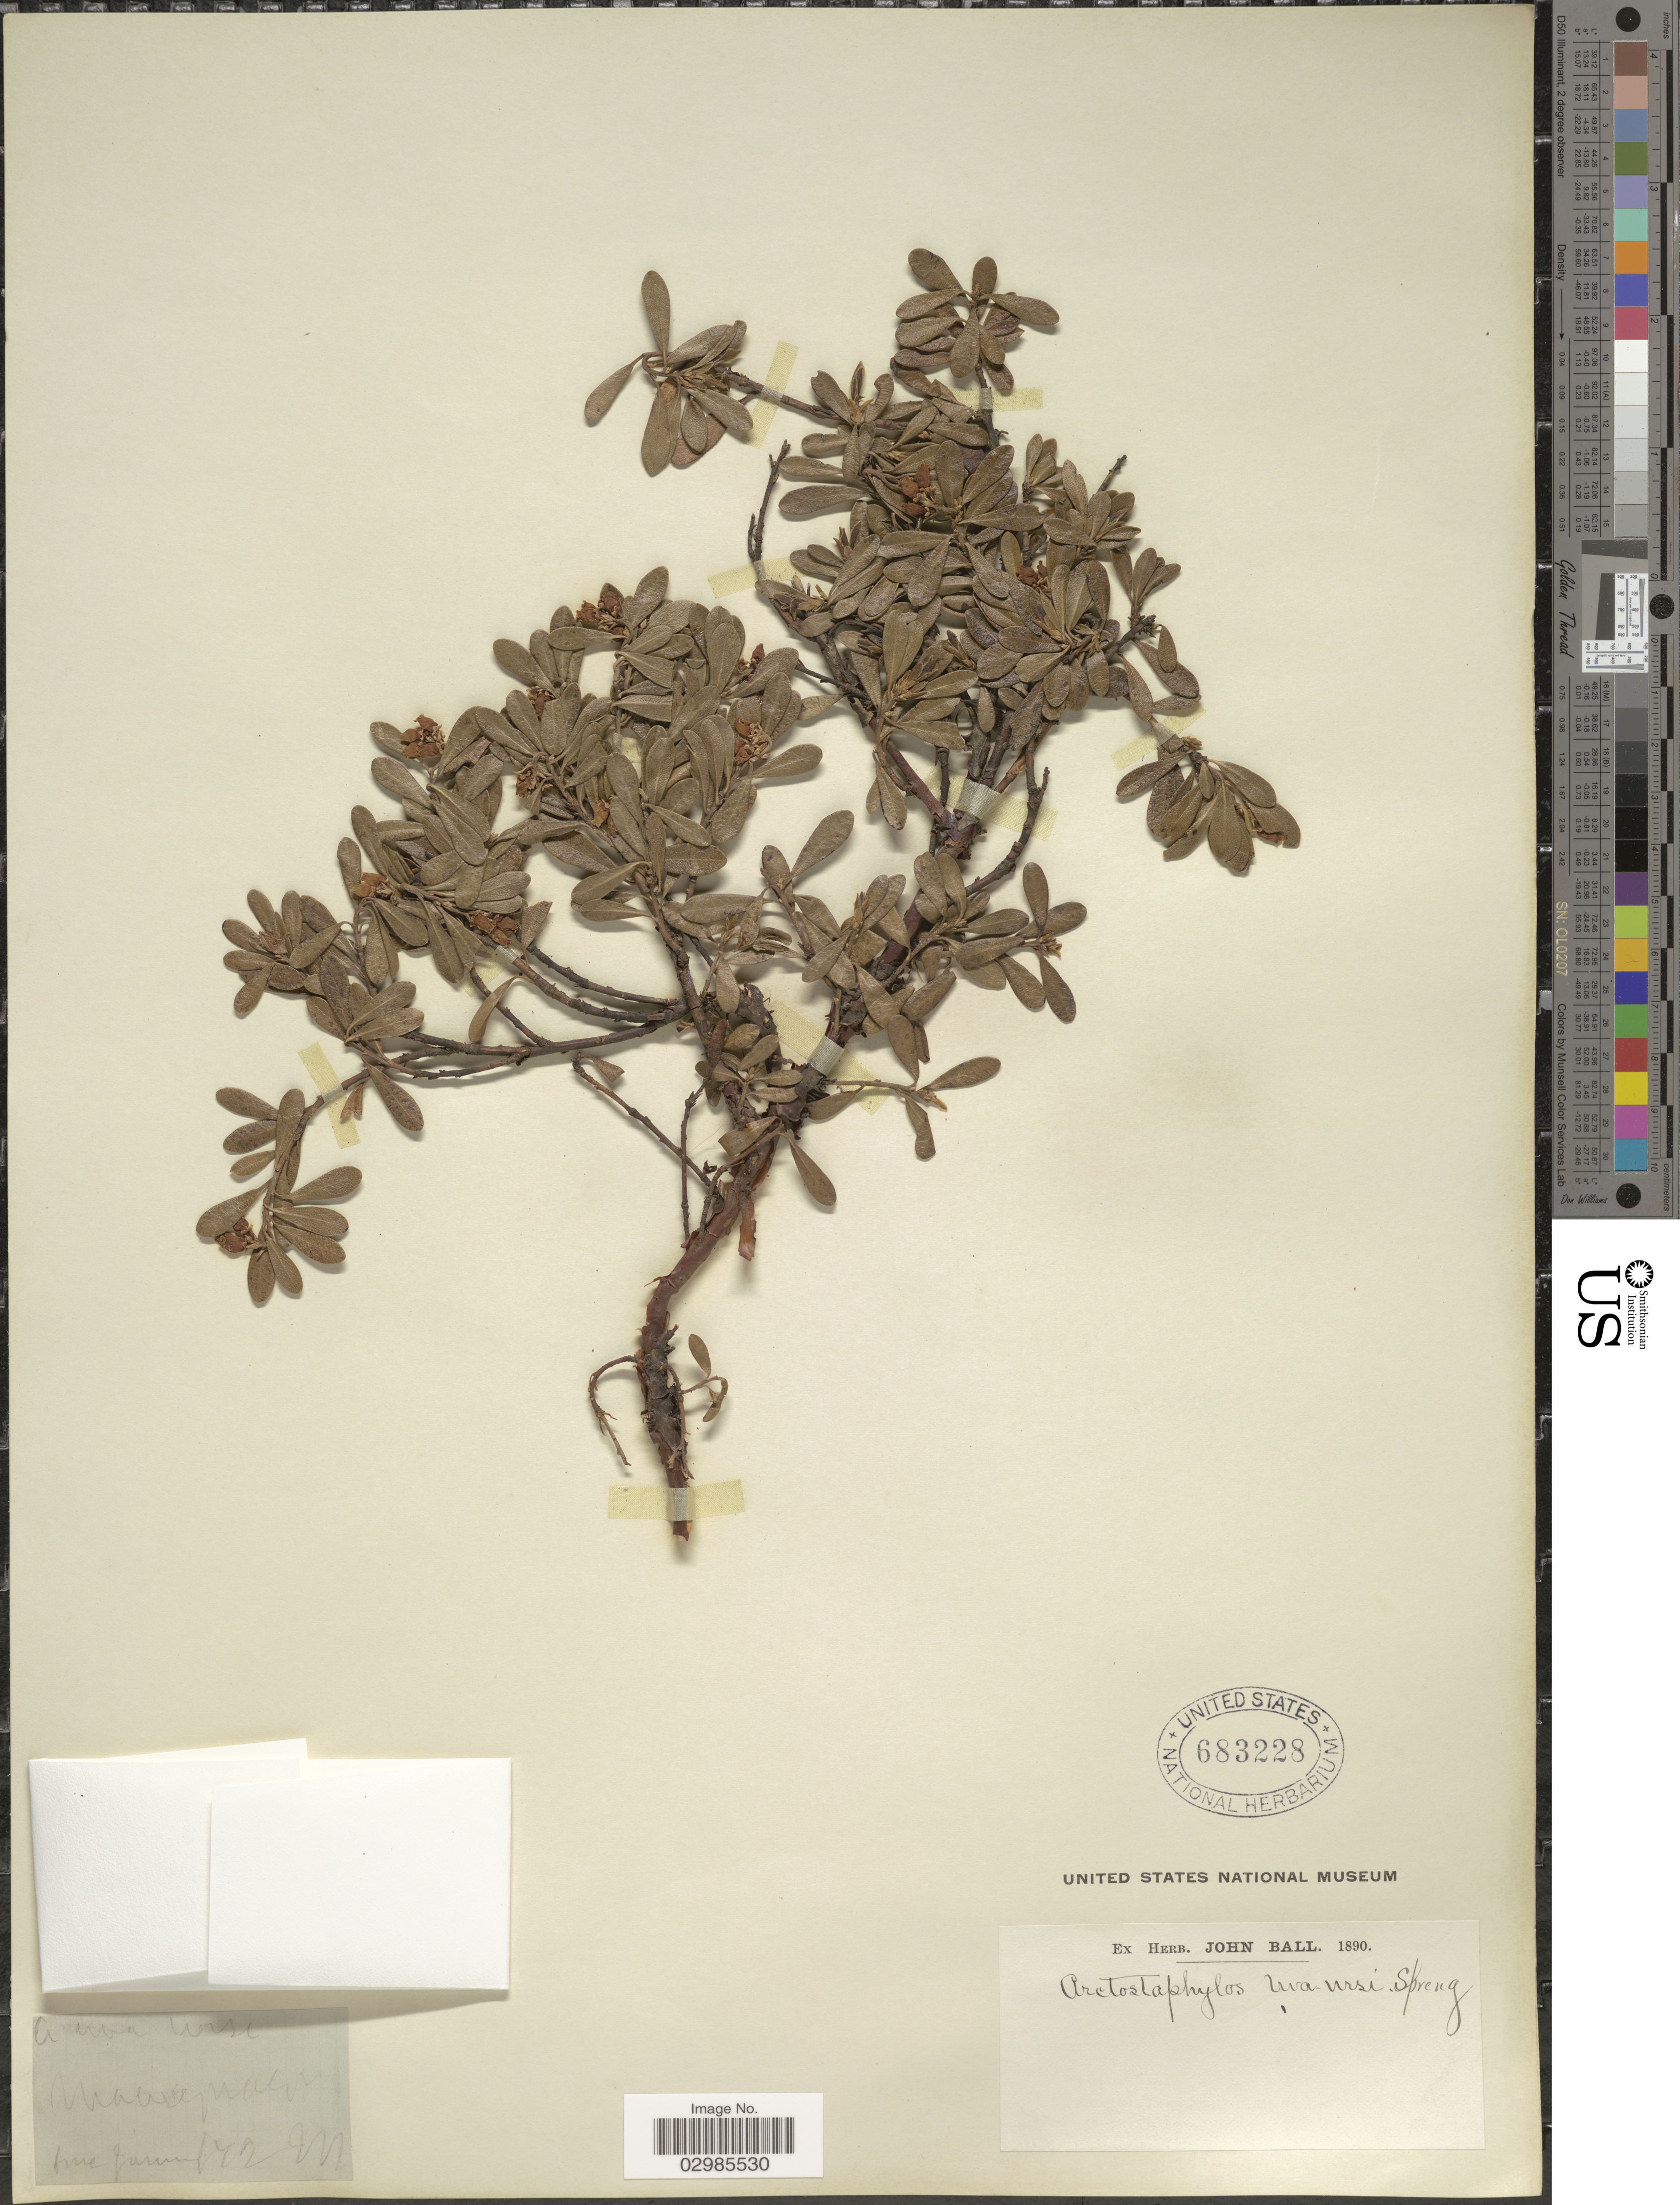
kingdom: Plantae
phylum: Tracheophyta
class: Magnoliopsida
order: Ericales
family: Ericaceae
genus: Arctostaphylos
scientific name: Arctostaphylos uva-ursi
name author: (L.) Spreng.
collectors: J. Ball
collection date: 1890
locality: Maakeprat. [interpreted]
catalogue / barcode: US 683228